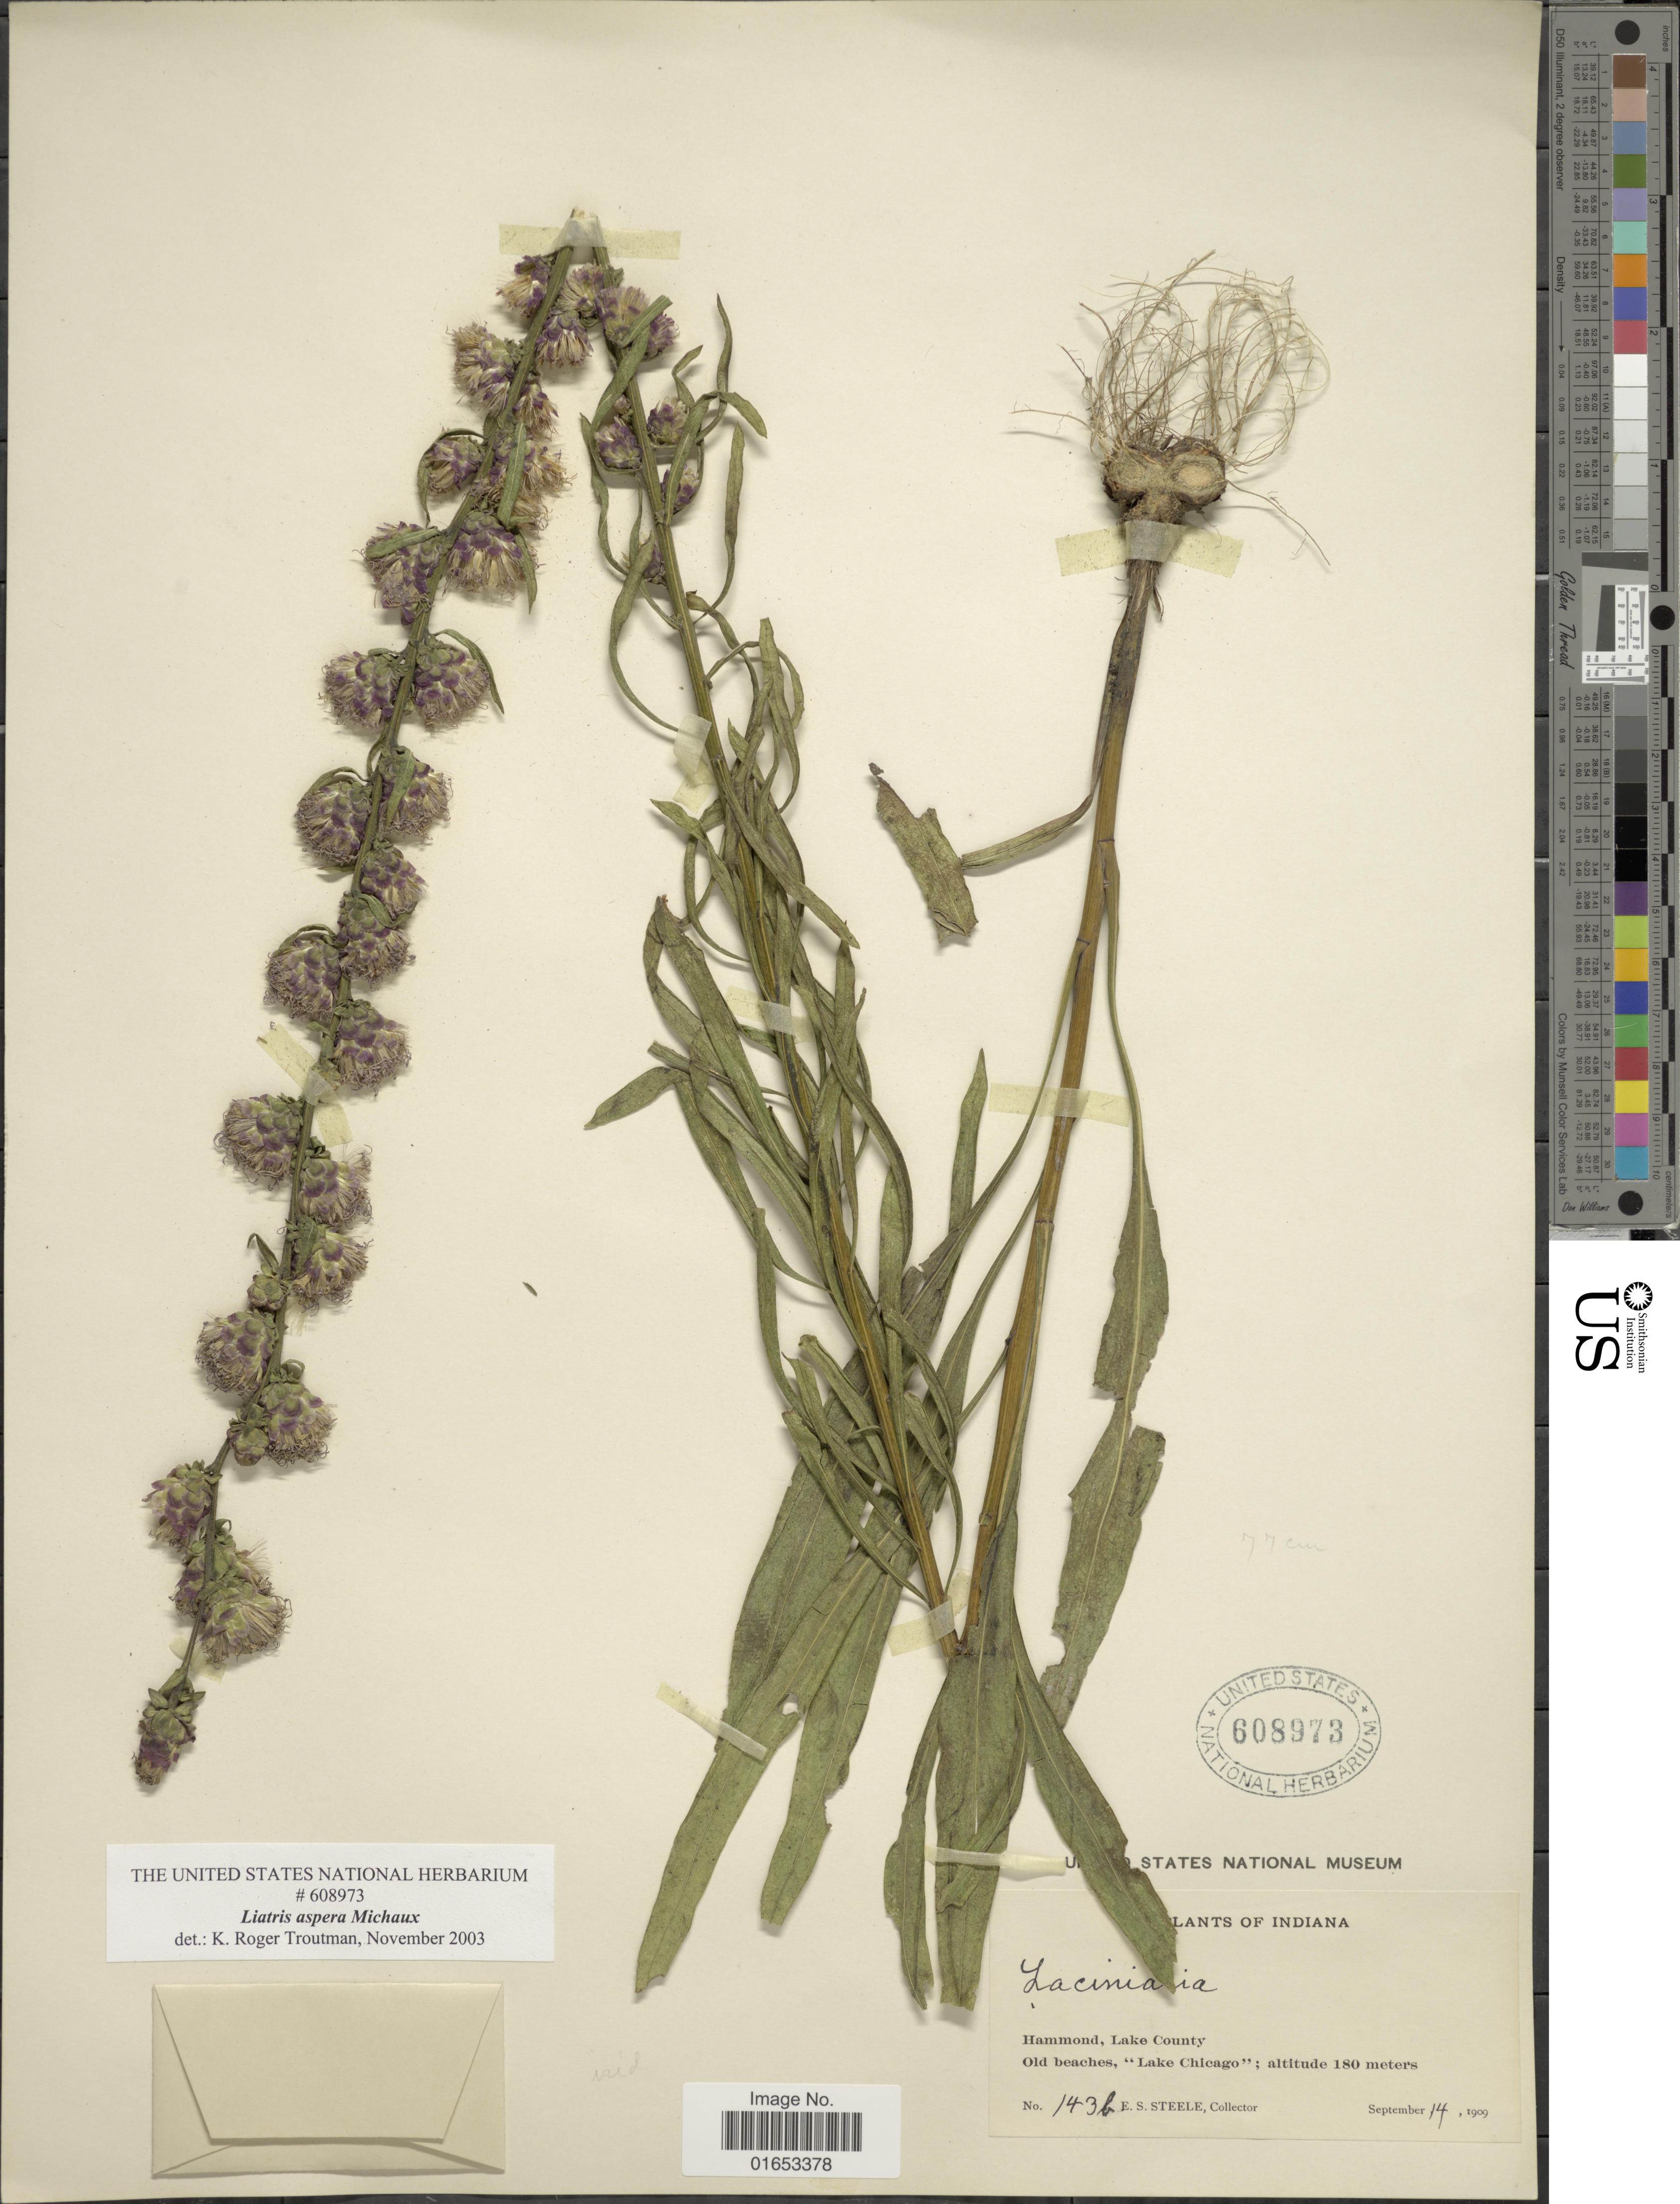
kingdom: Plantae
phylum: Tracheophyta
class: Magnoliopsida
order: Asterales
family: Asteraceae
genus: Liatris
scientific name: Liatris aspera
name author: Michx.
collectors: E. Steele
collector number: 143b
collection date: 1909-09-14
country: United States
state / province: Indiana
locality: Hammond, Lake County, Old beaches, "Lake Chicago"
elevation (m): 180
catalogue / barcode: US 608973